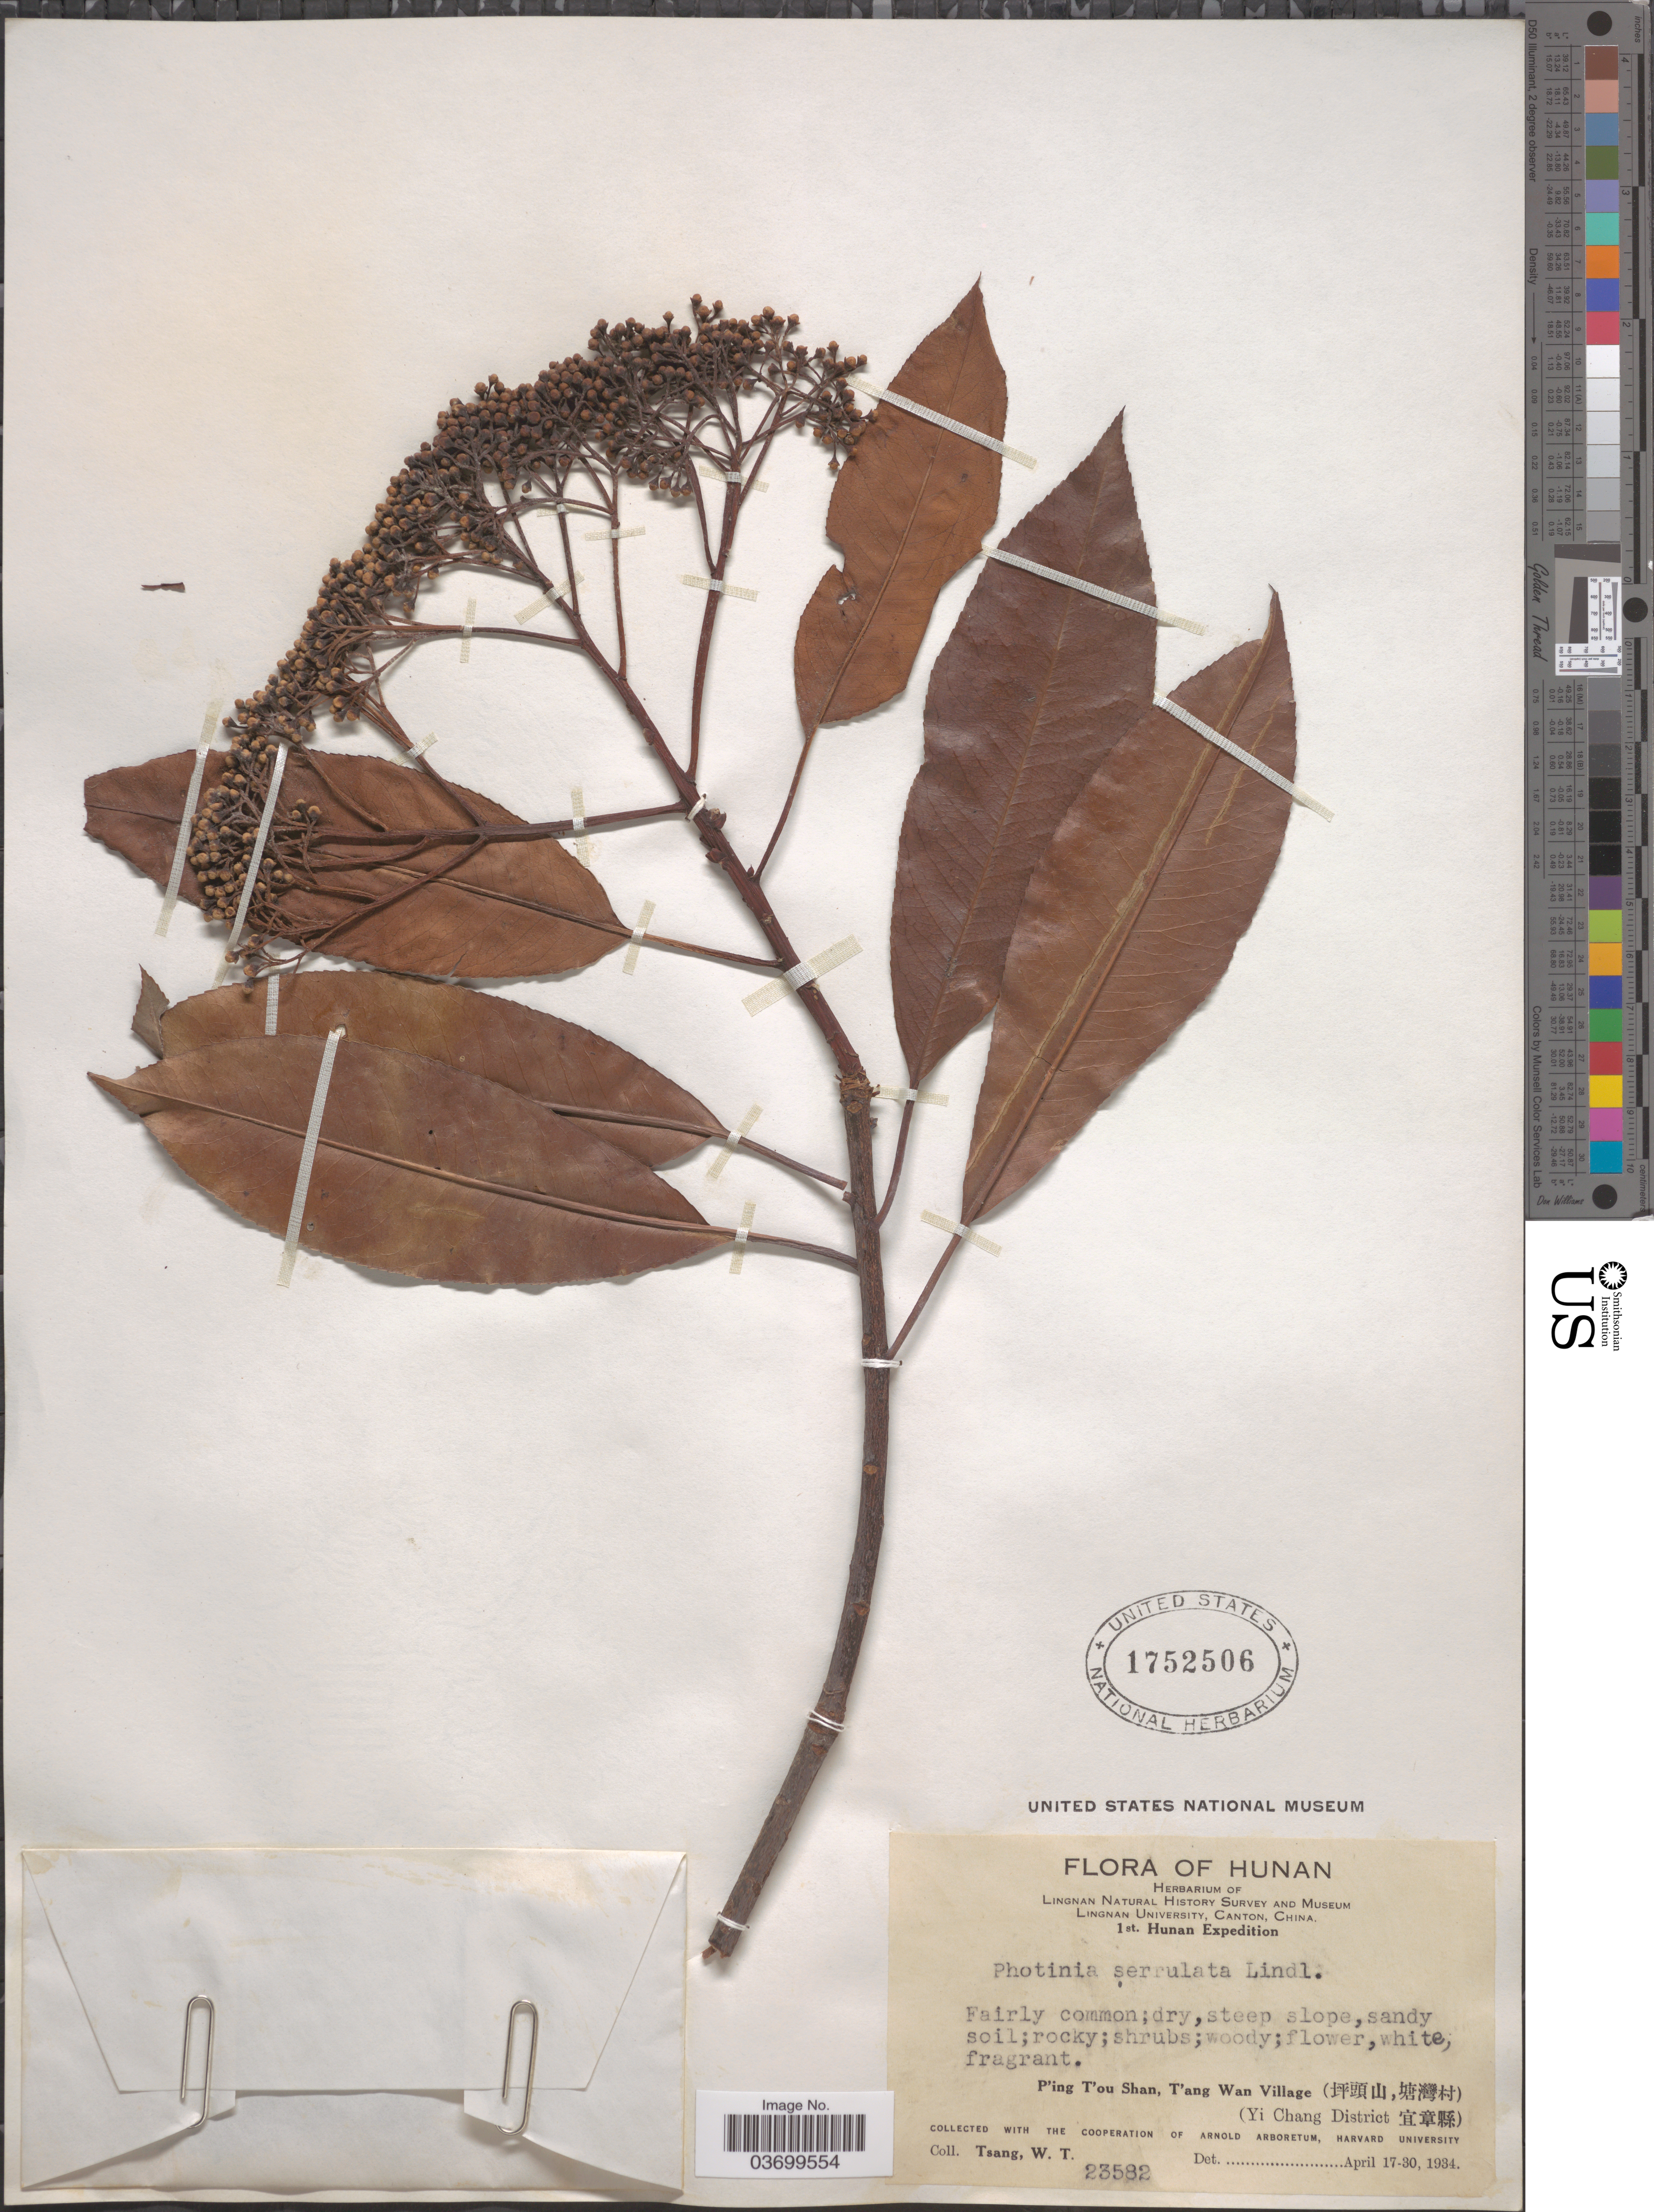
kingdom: Plantae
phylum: Tracheophyta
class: Magnoliopsida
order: Rosales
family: Rosaceae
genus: Photinia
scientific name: Photinia serrulata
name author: Franch. & Sav.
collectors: W. T. Tsang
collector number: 23582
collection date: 1934-04-17/1934-04-30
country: China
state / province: Hunan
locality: P'ing T'ou Shan, T'ang Wan Village (X,X). (Yi Chang District X).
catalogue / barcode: US 1752506